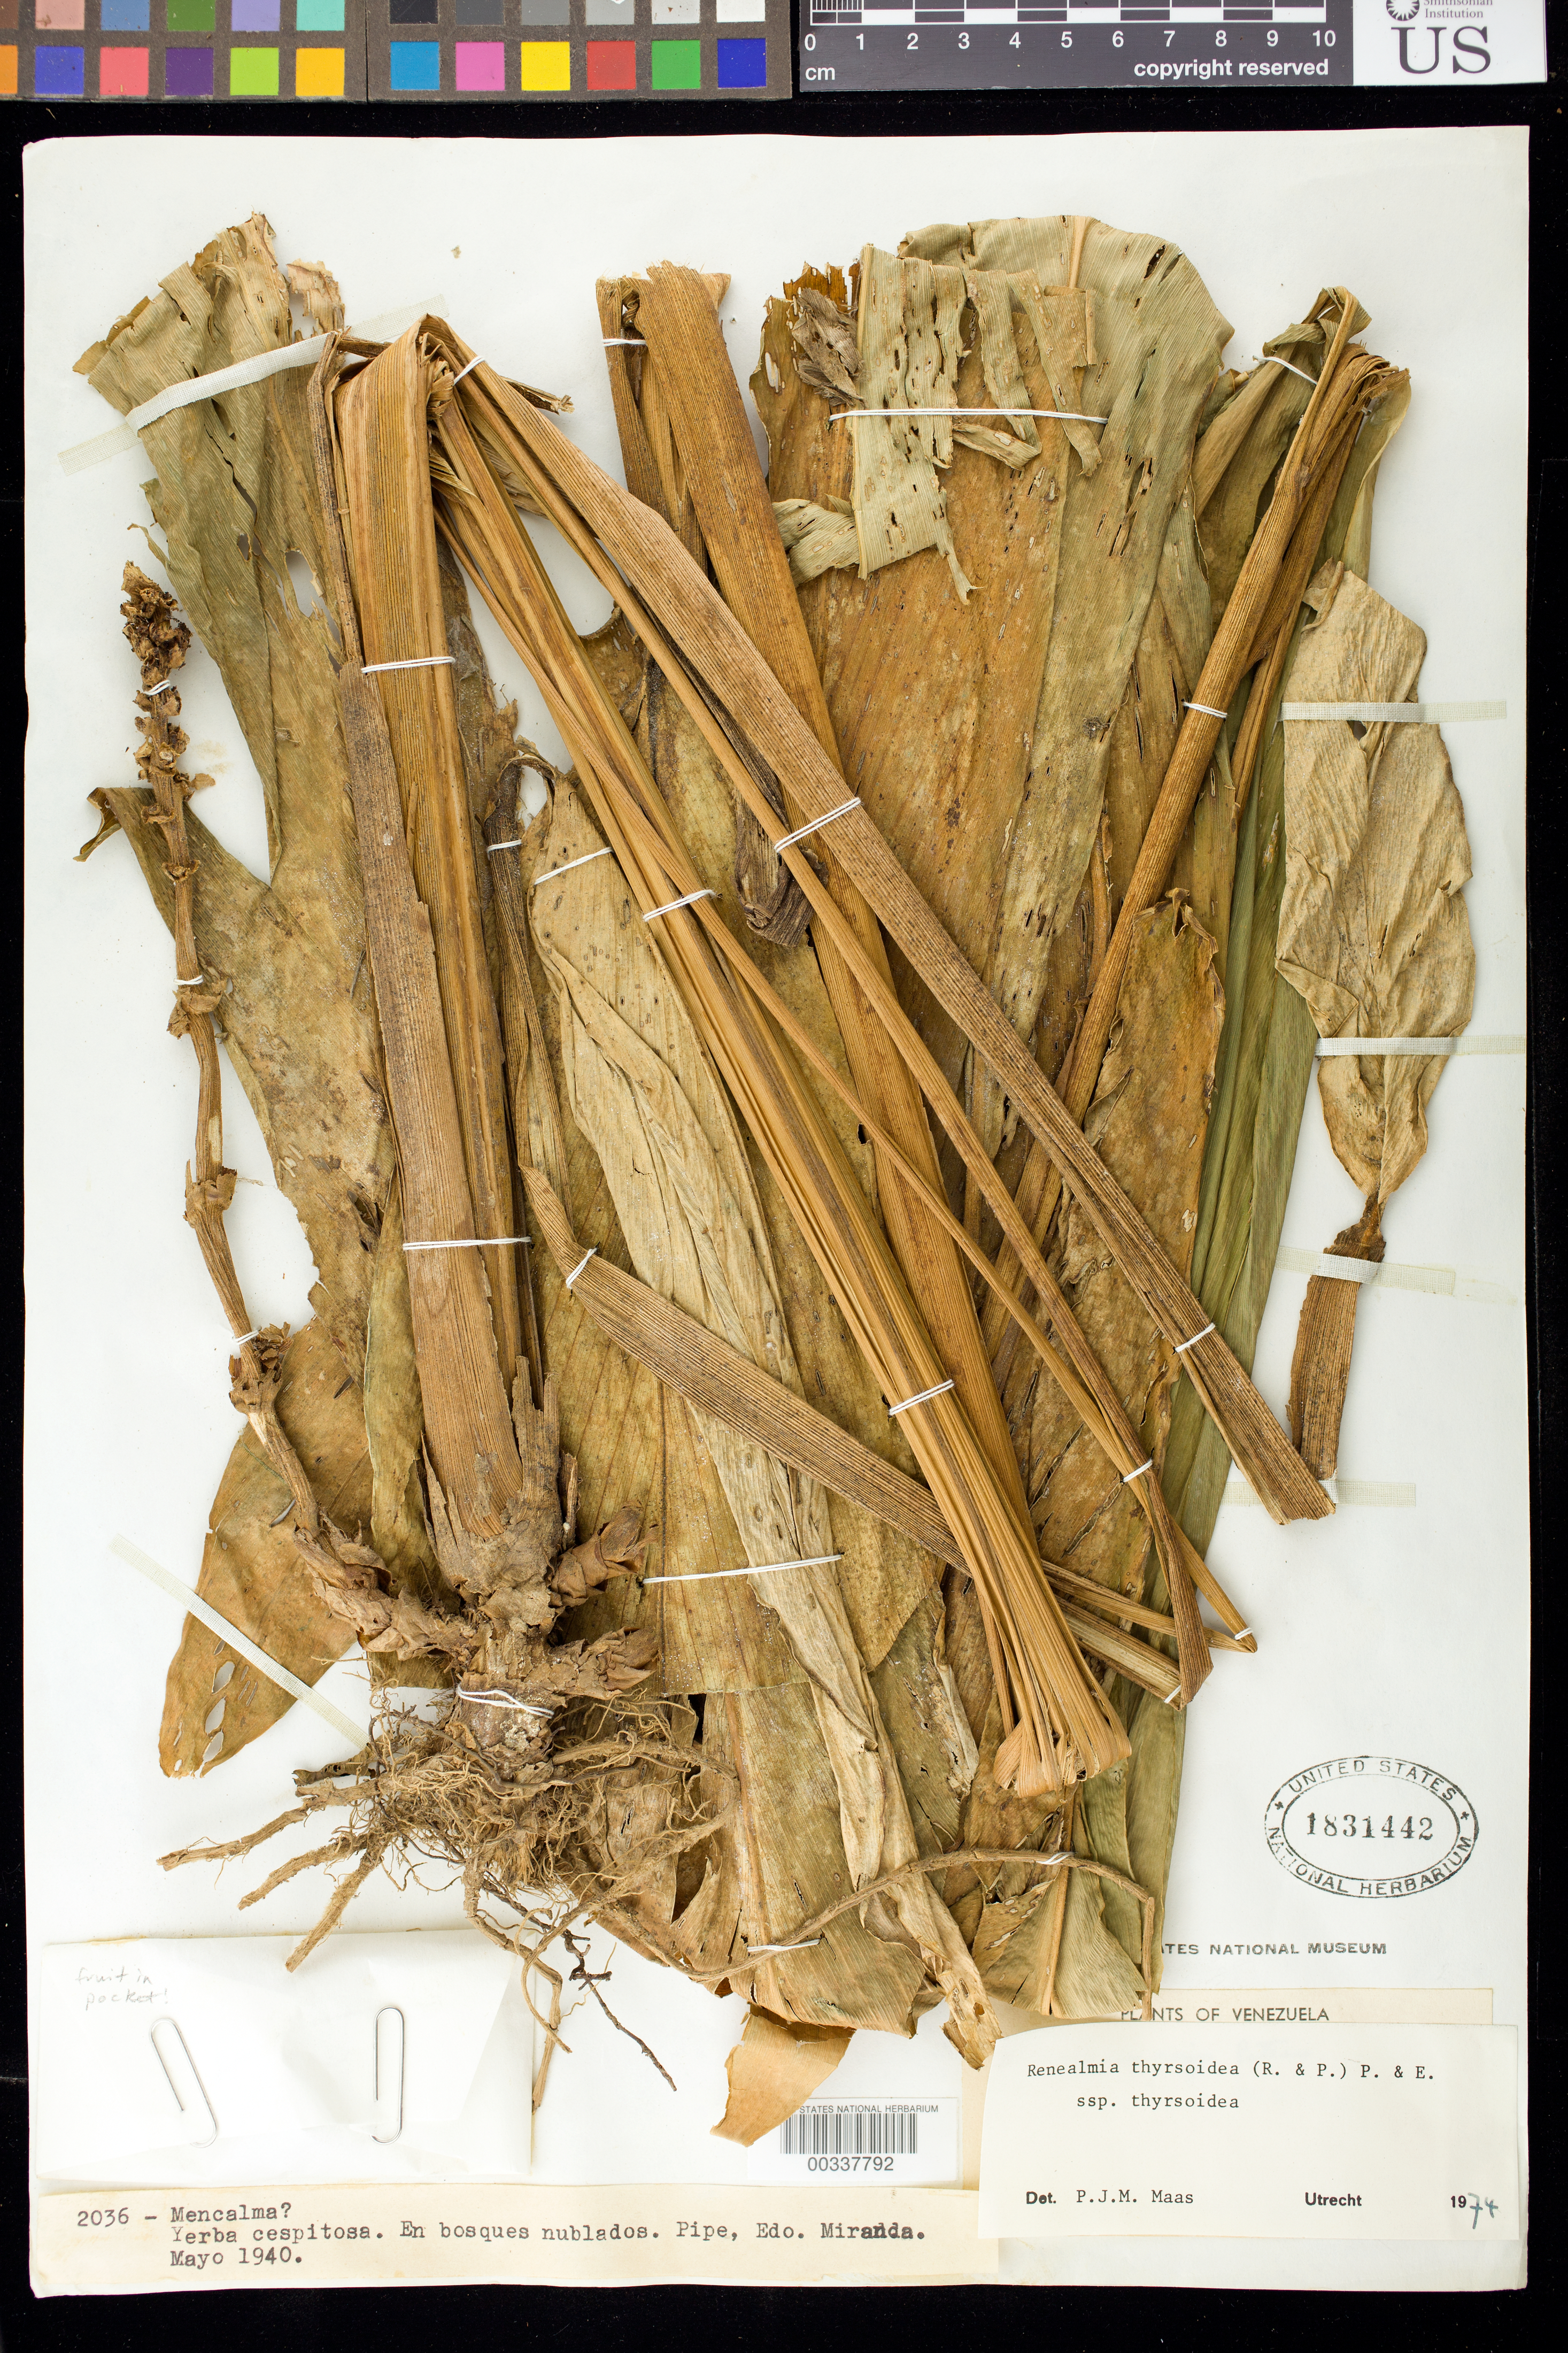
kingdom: Plantae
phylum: Tracheophyta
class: Liliopsida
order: Zingiberales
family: Zingiberaceae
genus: Renealmia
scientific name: Renealmia thyrsoidea subsp. thyrsoidea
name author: (Ruiz & Pav.) Poepp. & Endl.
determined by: Maas, Paul J. M.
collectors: F. Tamayo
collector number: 2036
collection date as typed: May 1940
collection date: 1940-05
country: Venezuela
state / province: Miranda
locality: Pipe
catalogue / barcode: US 1831442